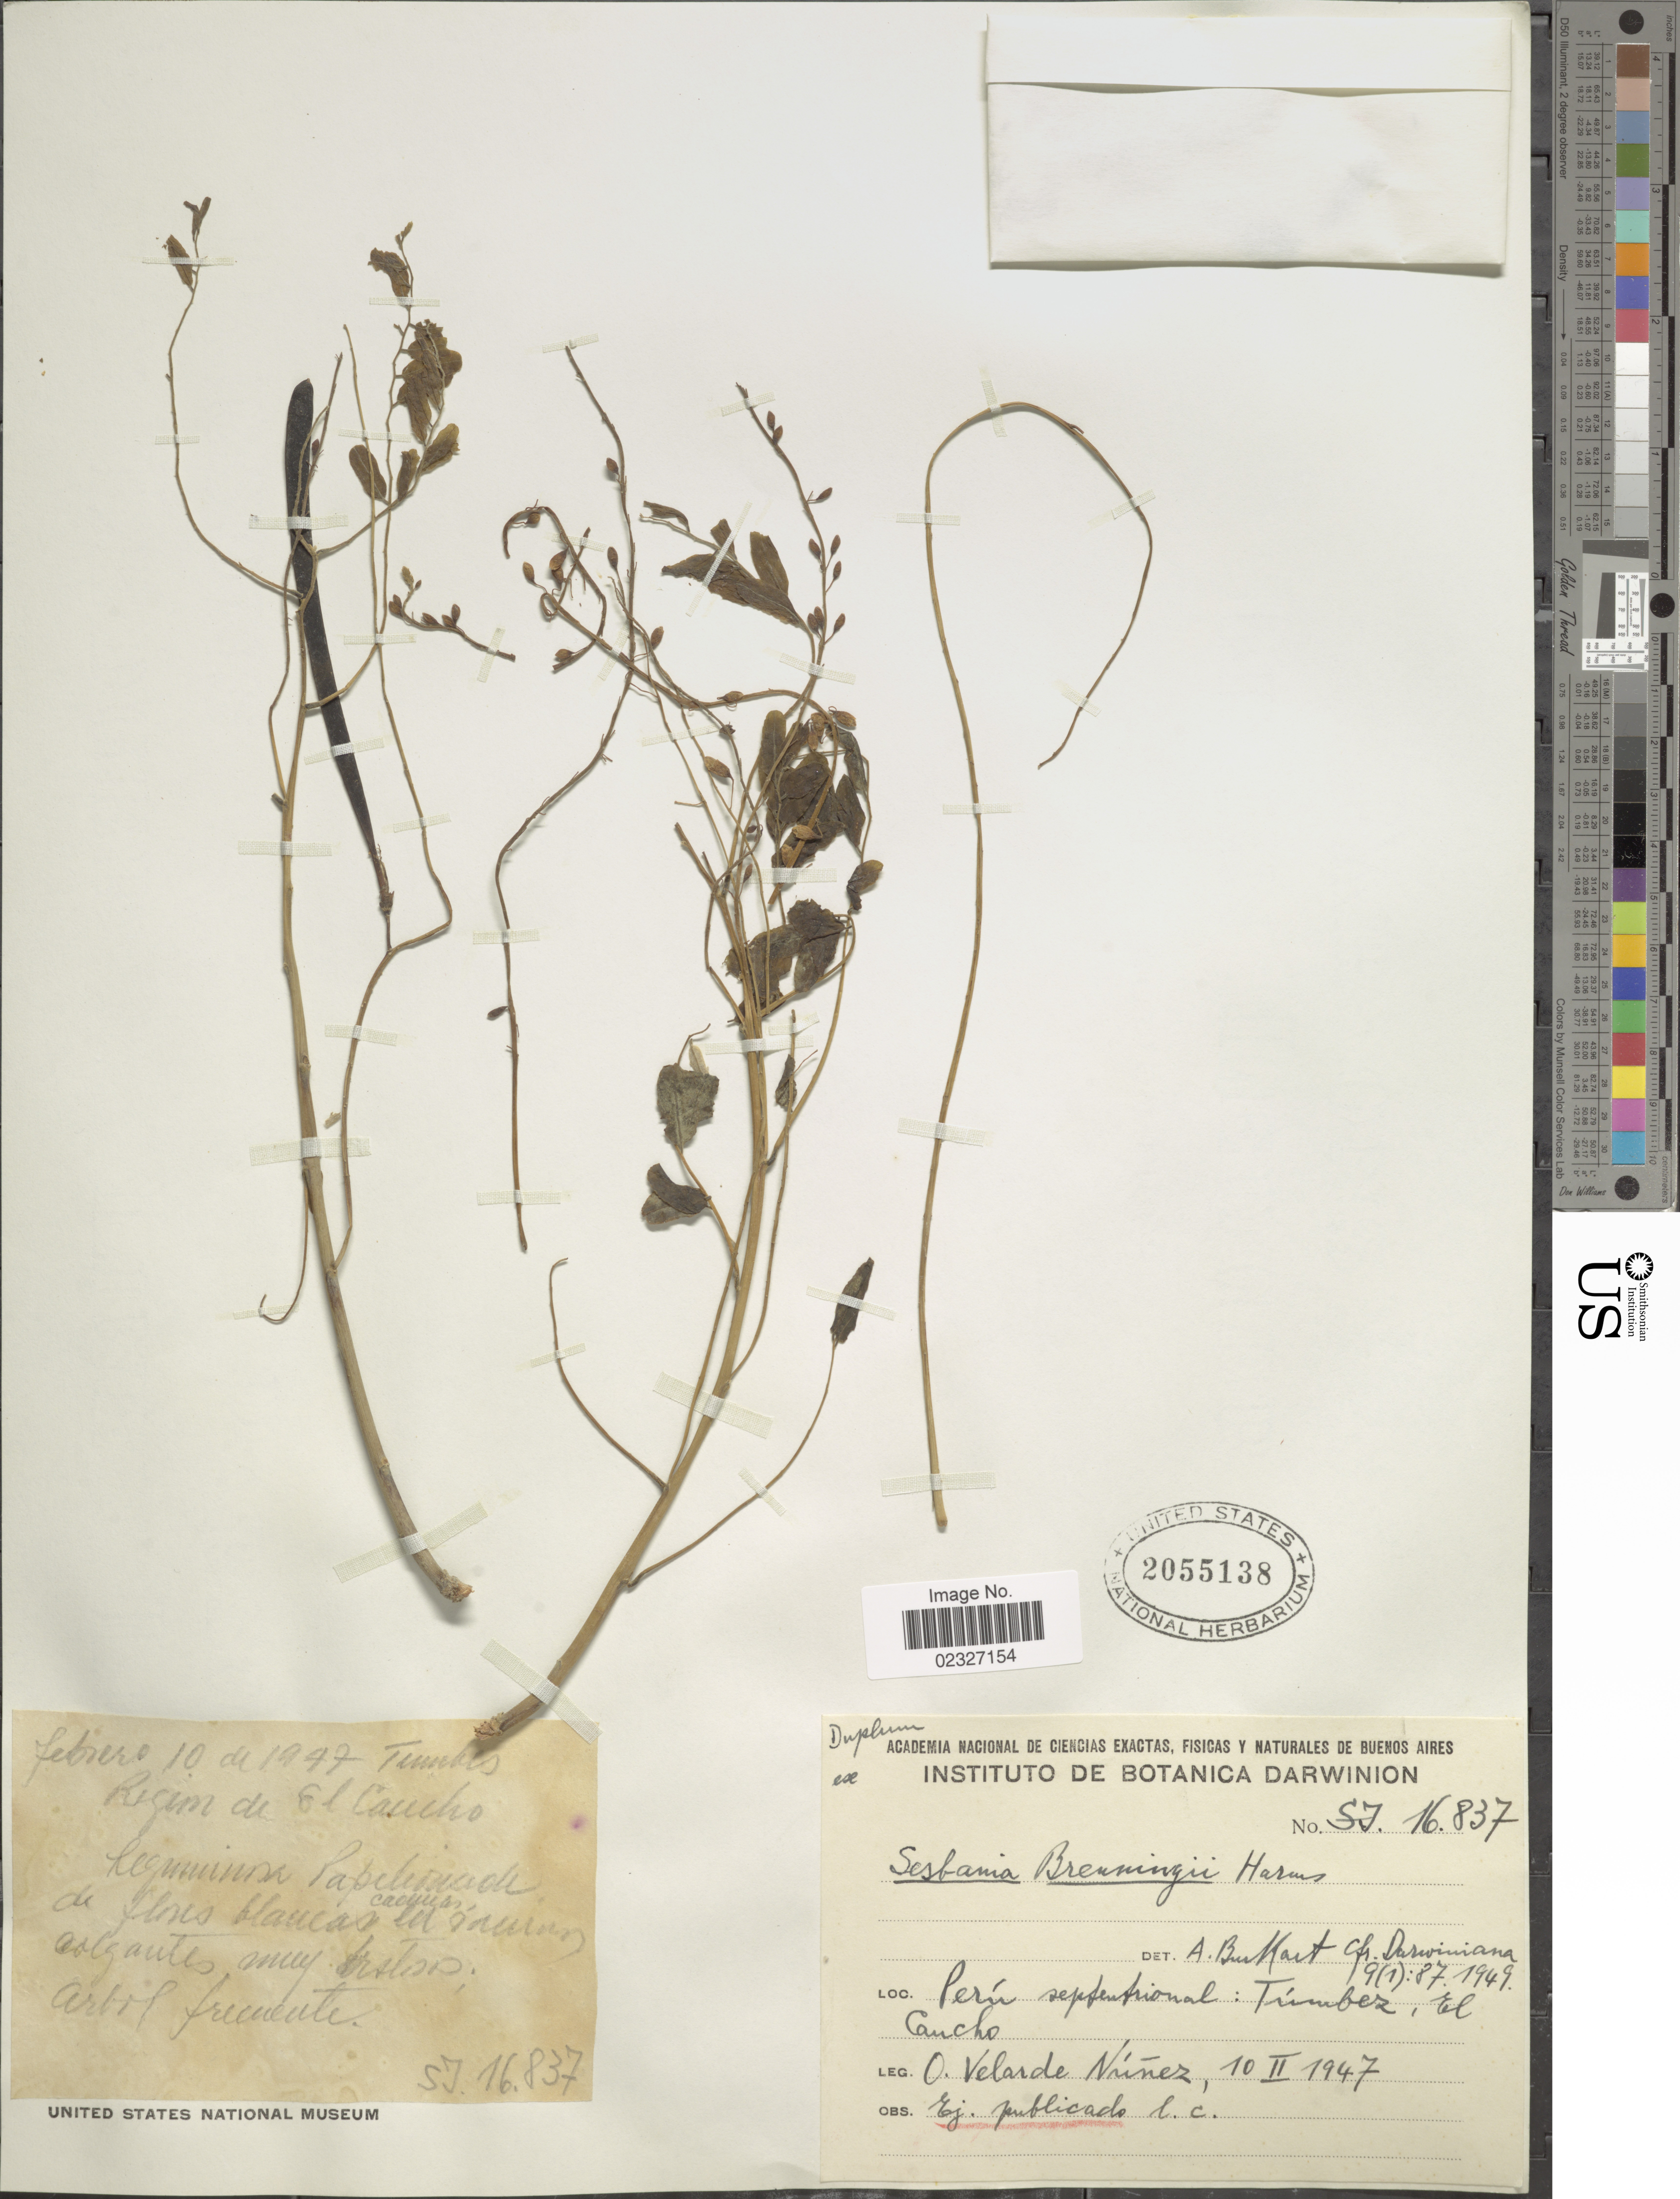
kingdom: Plantae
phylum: Tracheophyta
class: Magnoliopsida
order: Fabales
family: Fabaceae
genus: Gliricidia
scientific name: Gliricidia brenningii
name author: (Harms) Lavin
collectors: O. Velarde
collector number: SJ 16837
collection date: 1947-02-10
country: Peru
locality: Perú septentrional: Tumbez, El Caucho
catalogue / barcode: US 2055138